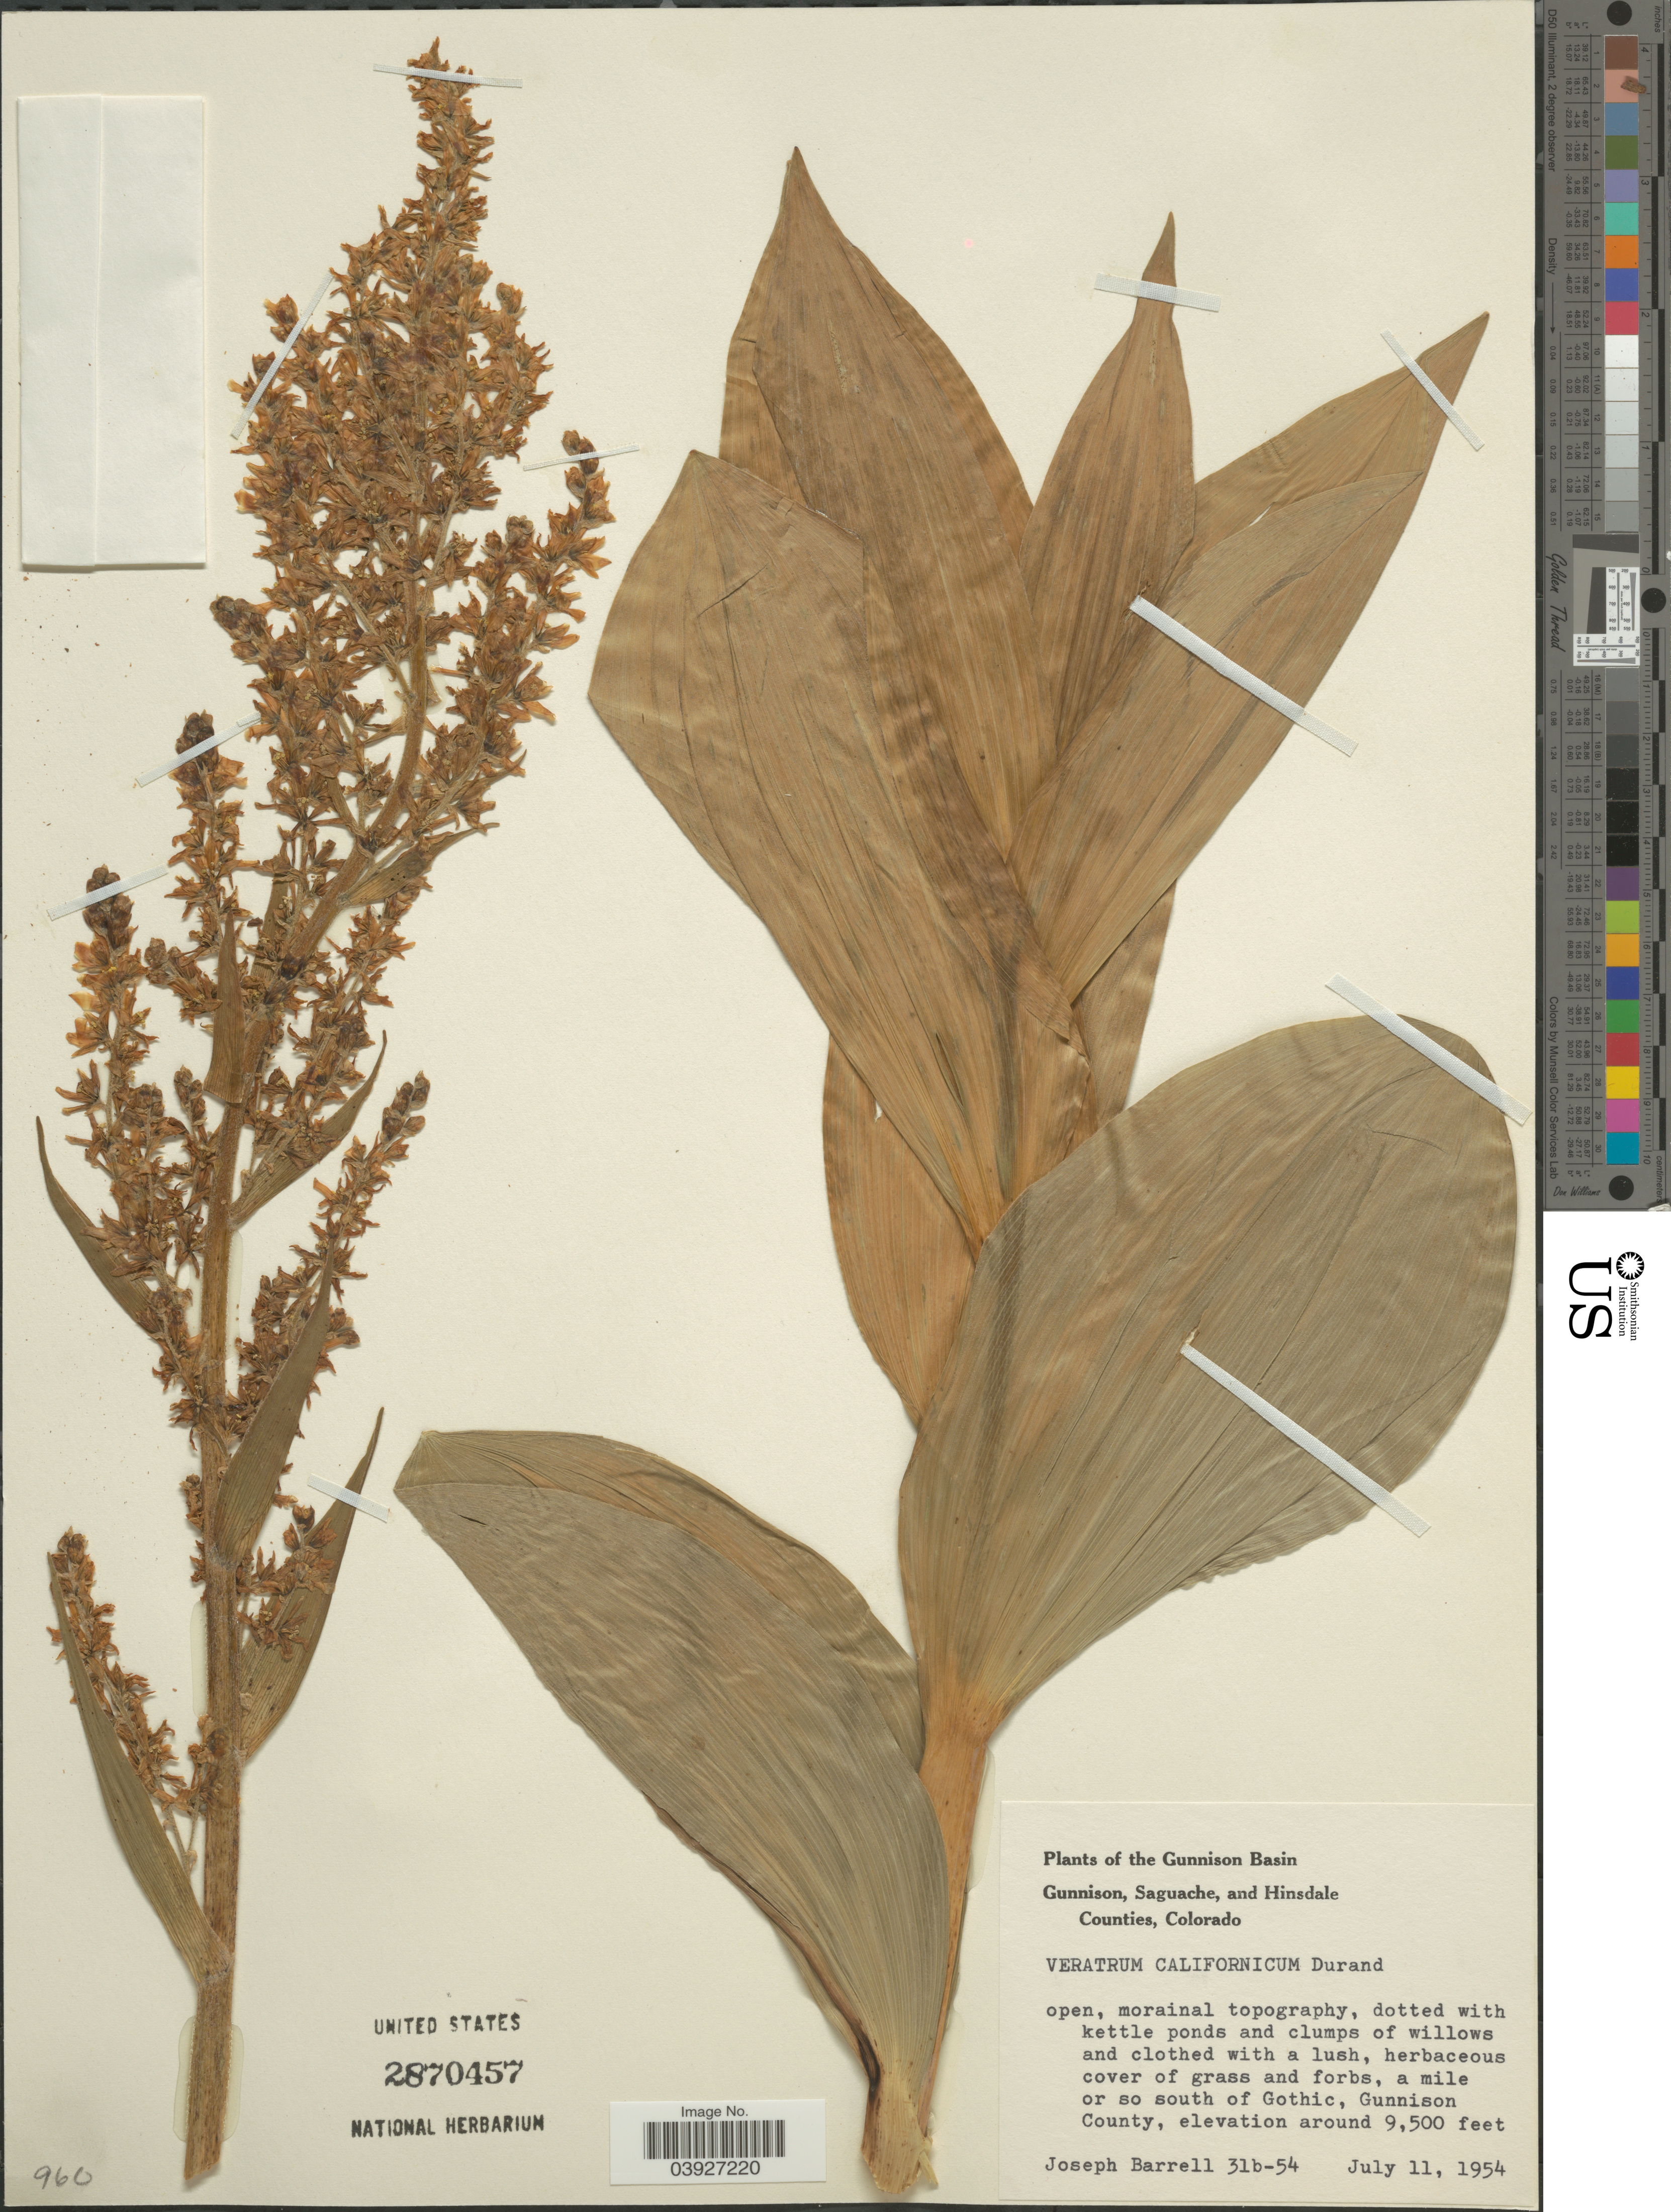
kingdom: Plantae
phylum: Tracheophyta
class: Liliopsida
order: Liliales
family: Melanthiaceae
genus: Veratrum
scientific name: Veratrum californicum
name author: Durand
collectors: J. Barrell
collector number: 31b-54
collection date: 1954-07-11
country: United States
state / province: Colorado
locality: The Gunnison Basin. A mile or so south of Gothic, Gunnison County.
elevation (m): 2896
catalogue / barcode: US 2870457